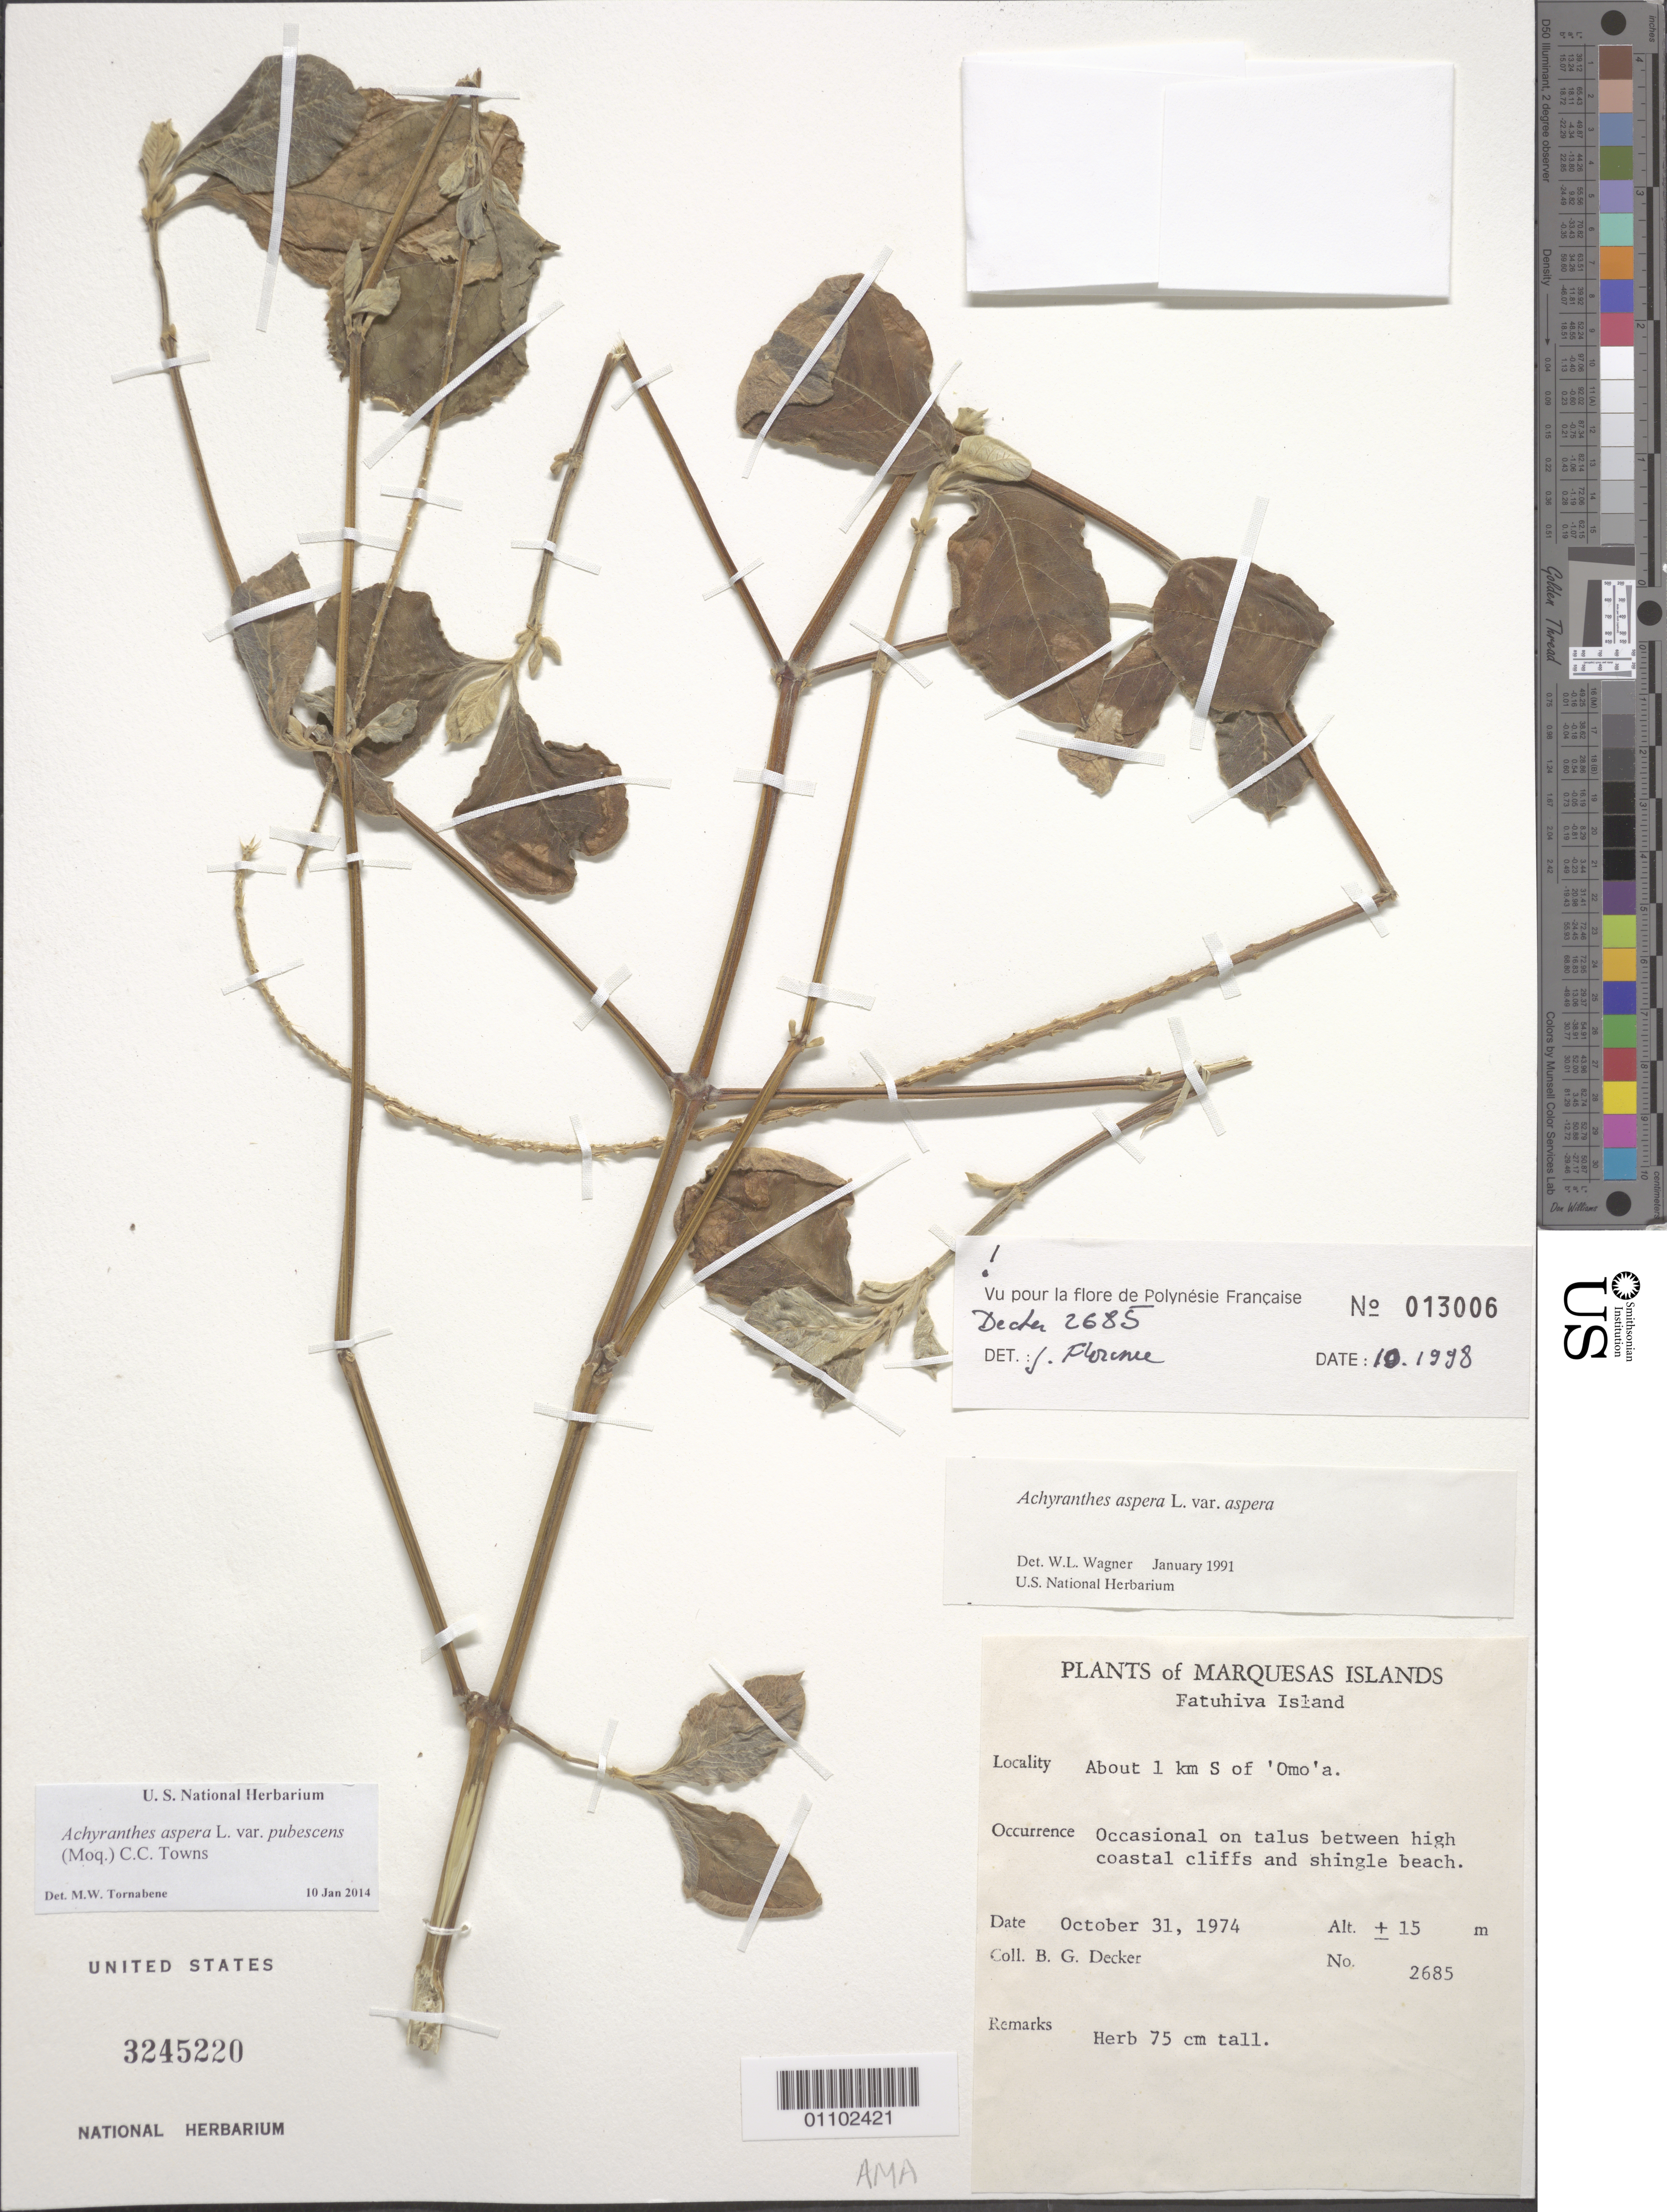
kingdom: Plantae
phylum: Tracheophyta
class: Magnoliopsida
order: Caryophyllales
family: Amaranthaceae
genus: Achyranthes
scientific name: Achyranthes aspera var. pubescens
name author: (Moq.) C. C. Towns.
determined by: Tornabene, Michael W., (BOT), Smithsonian Institution - National Museum of Natural History (UNITED STATES)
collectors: B. G. Decker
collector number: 2685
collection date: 1974-10-31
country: French Polynesia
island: Fatu Hiva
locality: about 1 km S of 'Omo'a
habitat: Occasional on talus between high coastal cliffs and shingle beach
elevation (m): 15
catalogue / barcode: US 3245220